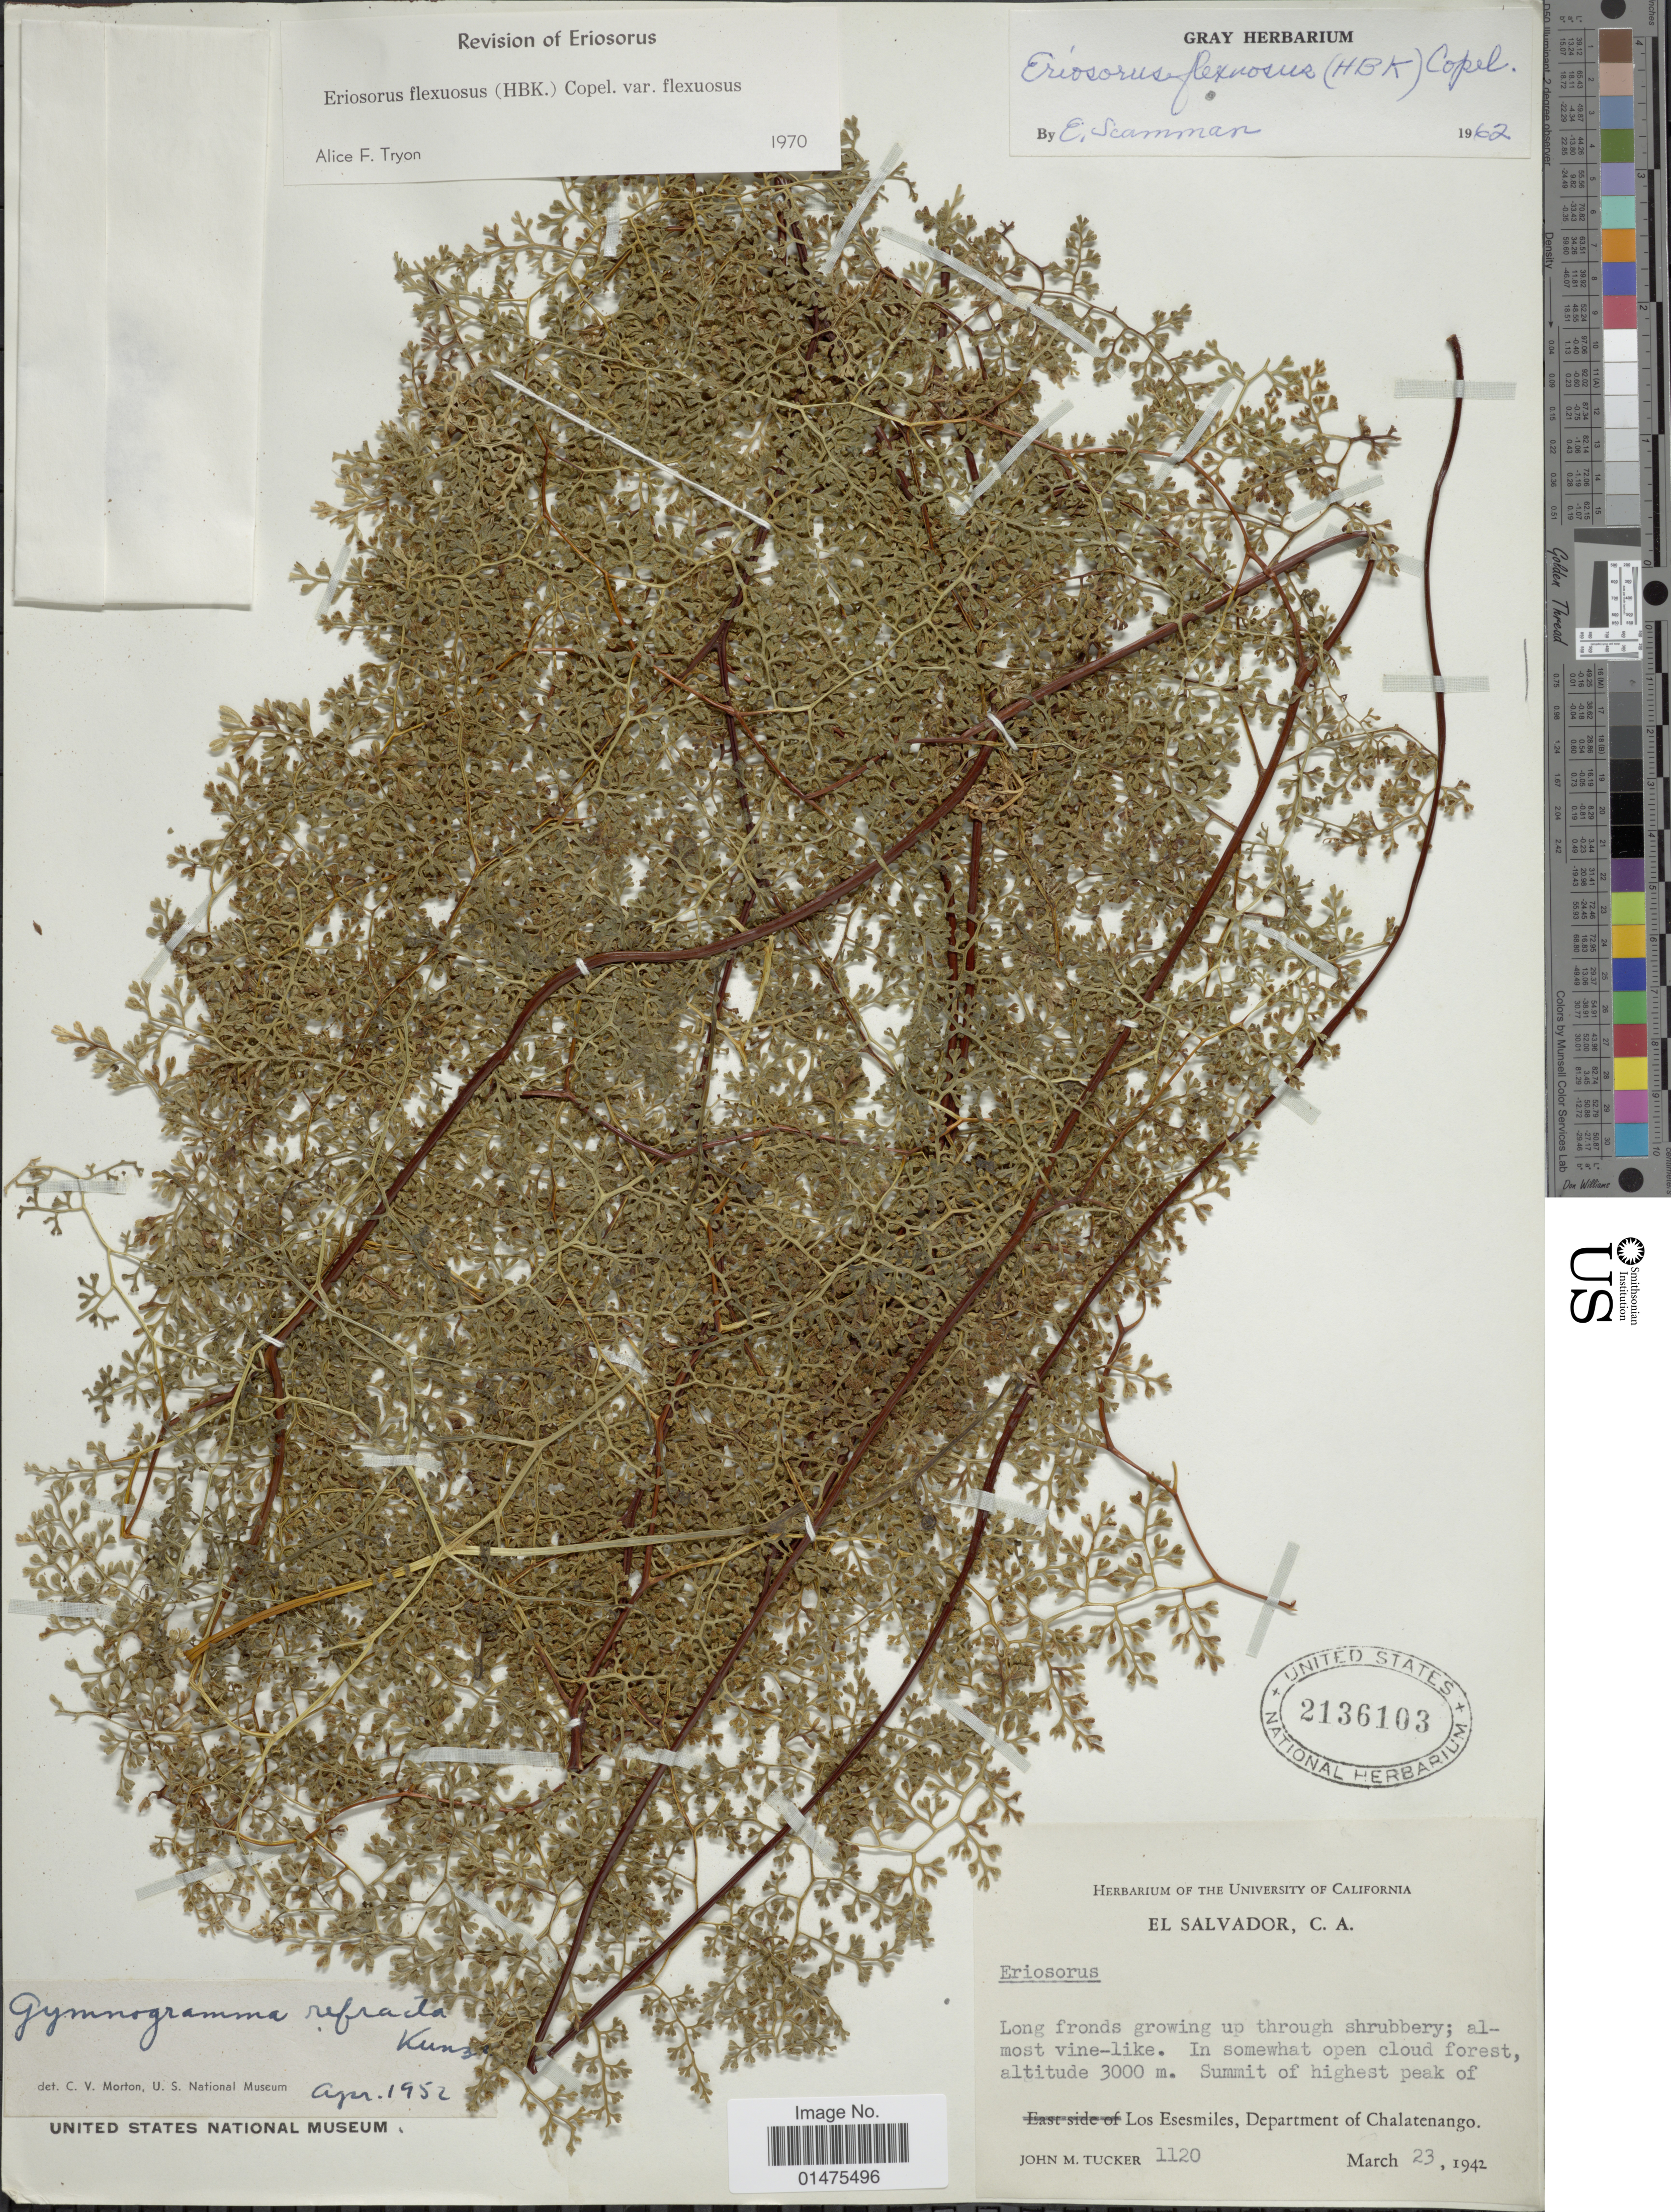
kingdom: Plantae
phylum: Tracheophyta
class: Polypodiopsida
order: Polypodiales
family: Pteridaceae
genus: Jamesonia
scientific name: Jamesonia flexuosa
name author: (Humb. & Bonpl.) Christenh.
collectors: J. M. Tucker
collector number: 1120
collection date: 1942-03-23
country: El Salvador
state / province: Chalatenango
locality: Summit of highest peak of Los Esesmiles, Department of Chalatenango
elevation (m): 3000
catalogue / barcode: US 2136103